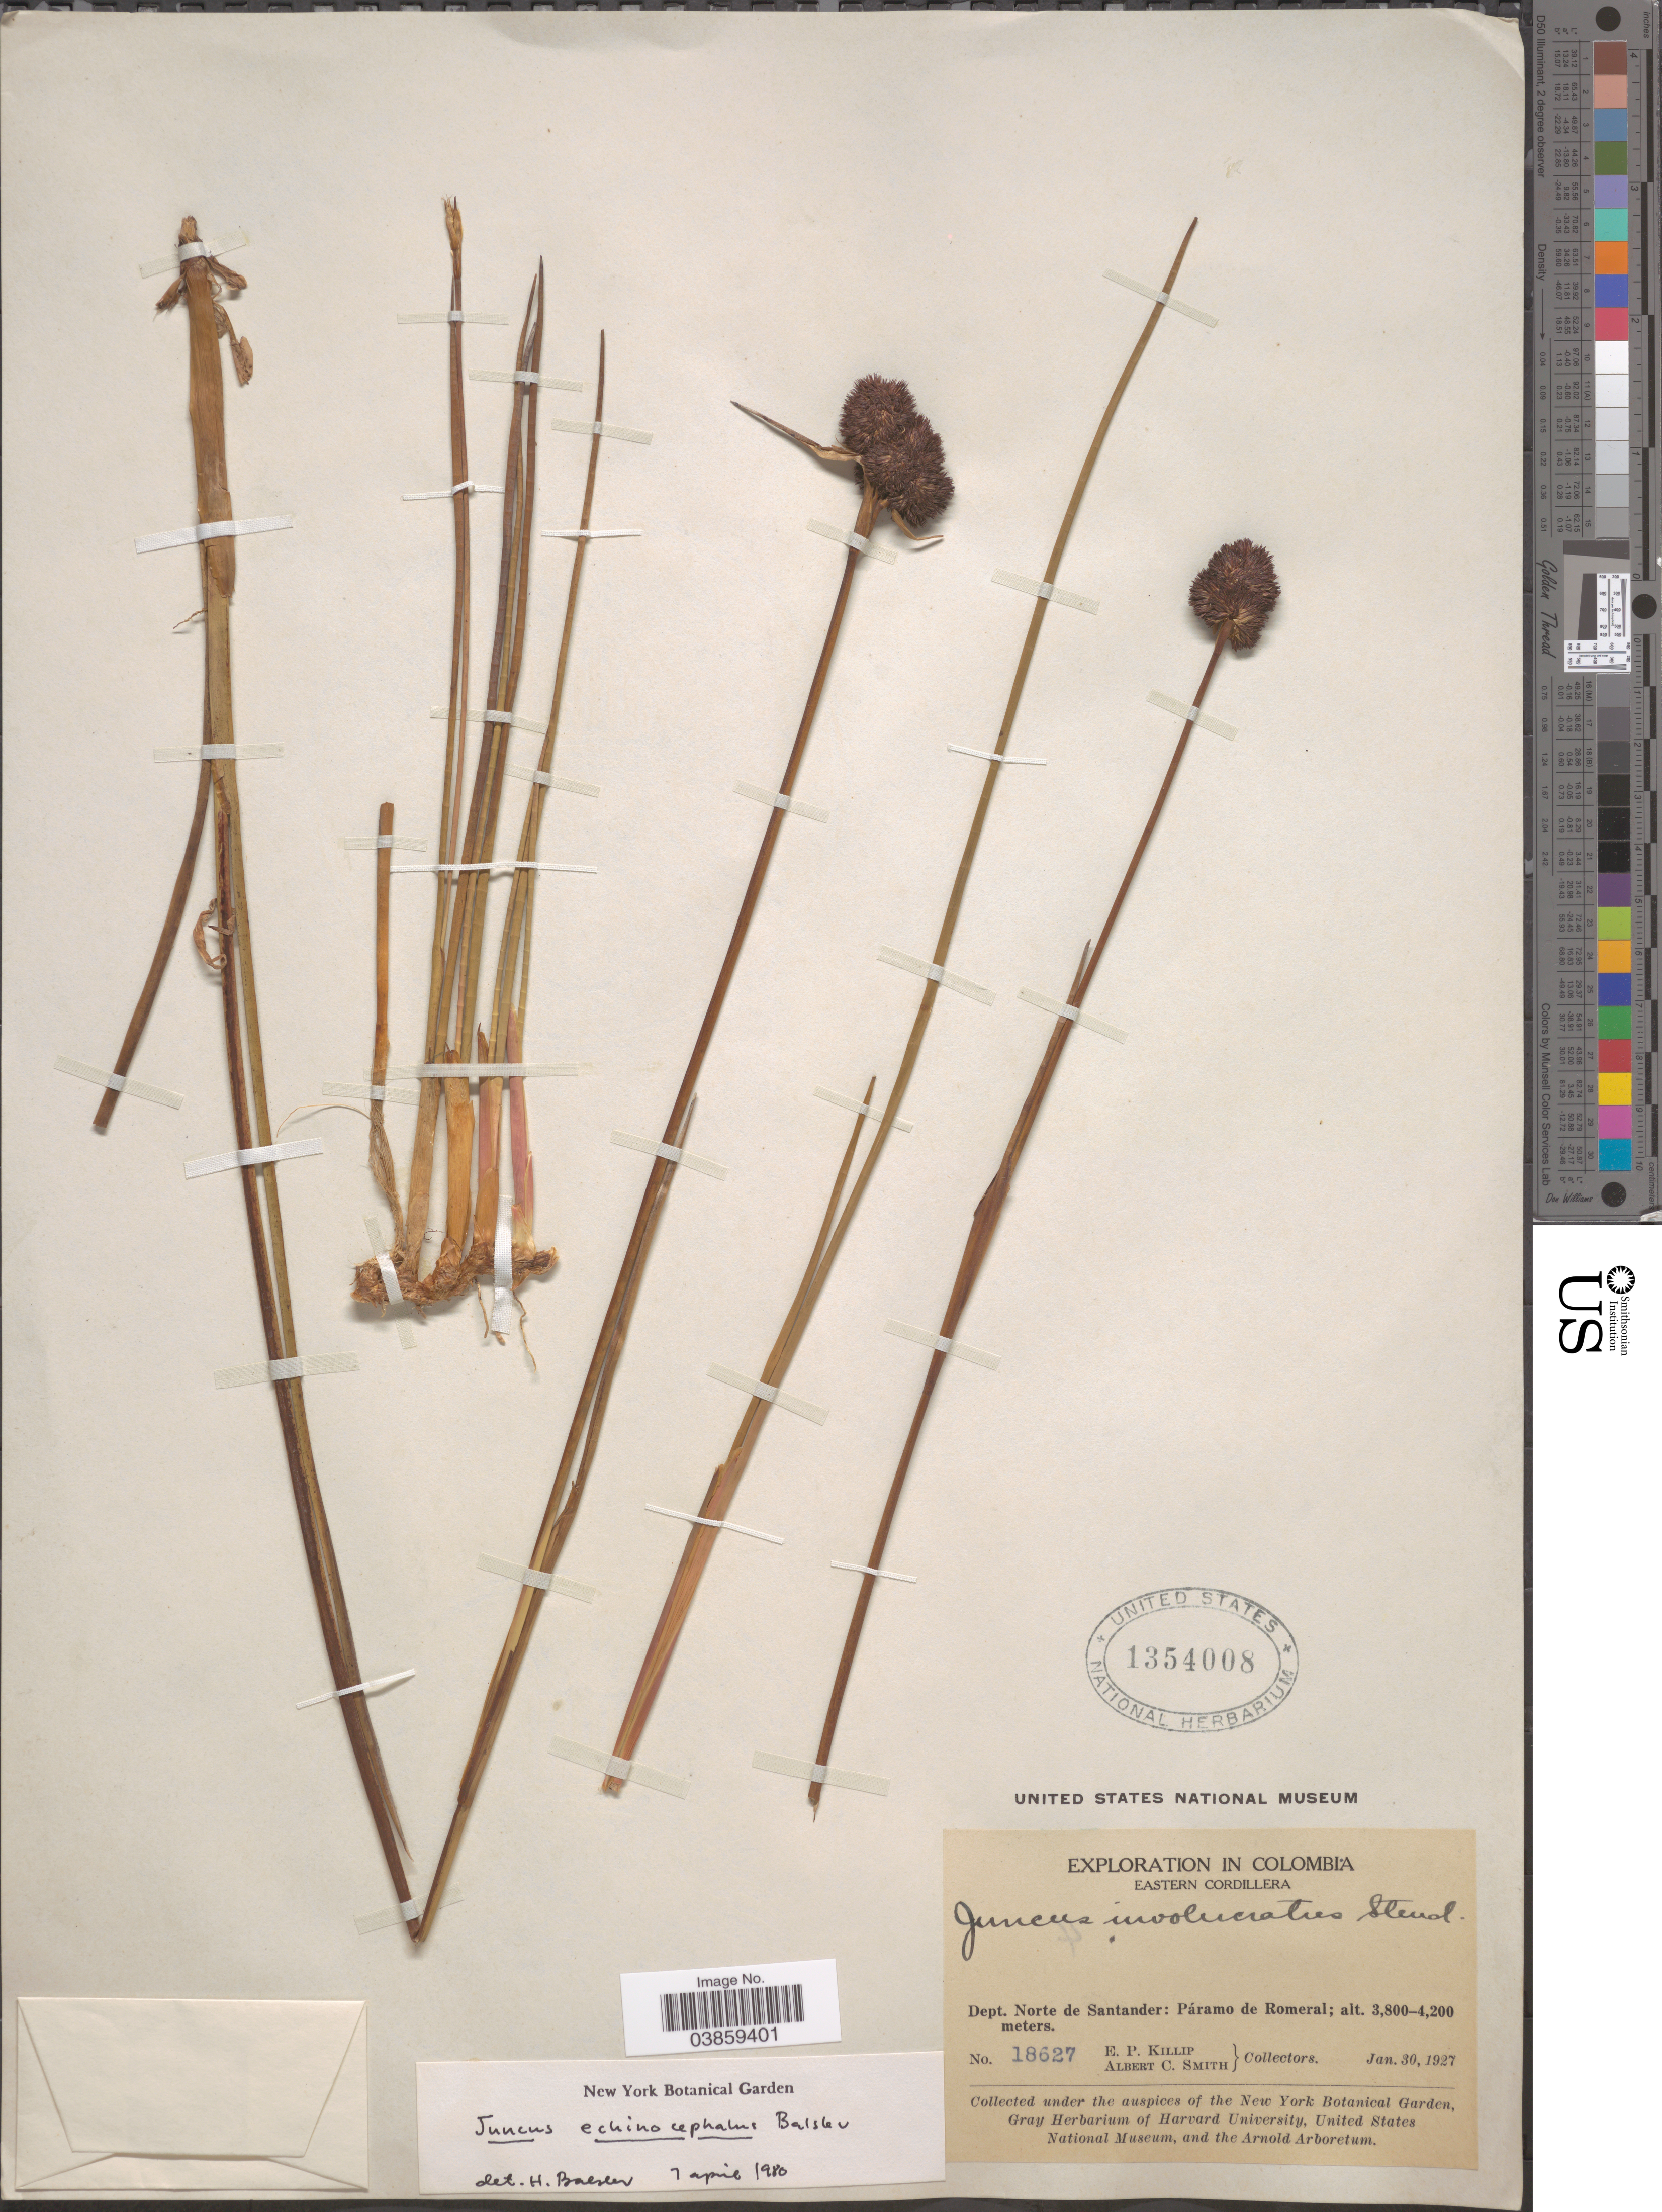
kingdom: Plantae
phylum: Tracheophyta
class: Liliopsida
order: Poales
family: Juncaceae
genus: Juncus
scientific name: Juncus echinocephalus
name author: Balslev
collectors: E. P. Killip & A. C. Smith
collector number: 18627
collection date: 1927-01-30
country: Colombia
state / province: Norte de Santander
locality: Eastern Cordillera. Dept. Norte de Santander: Páramo de Romeral.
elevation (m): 3800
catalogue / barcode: US 1354008